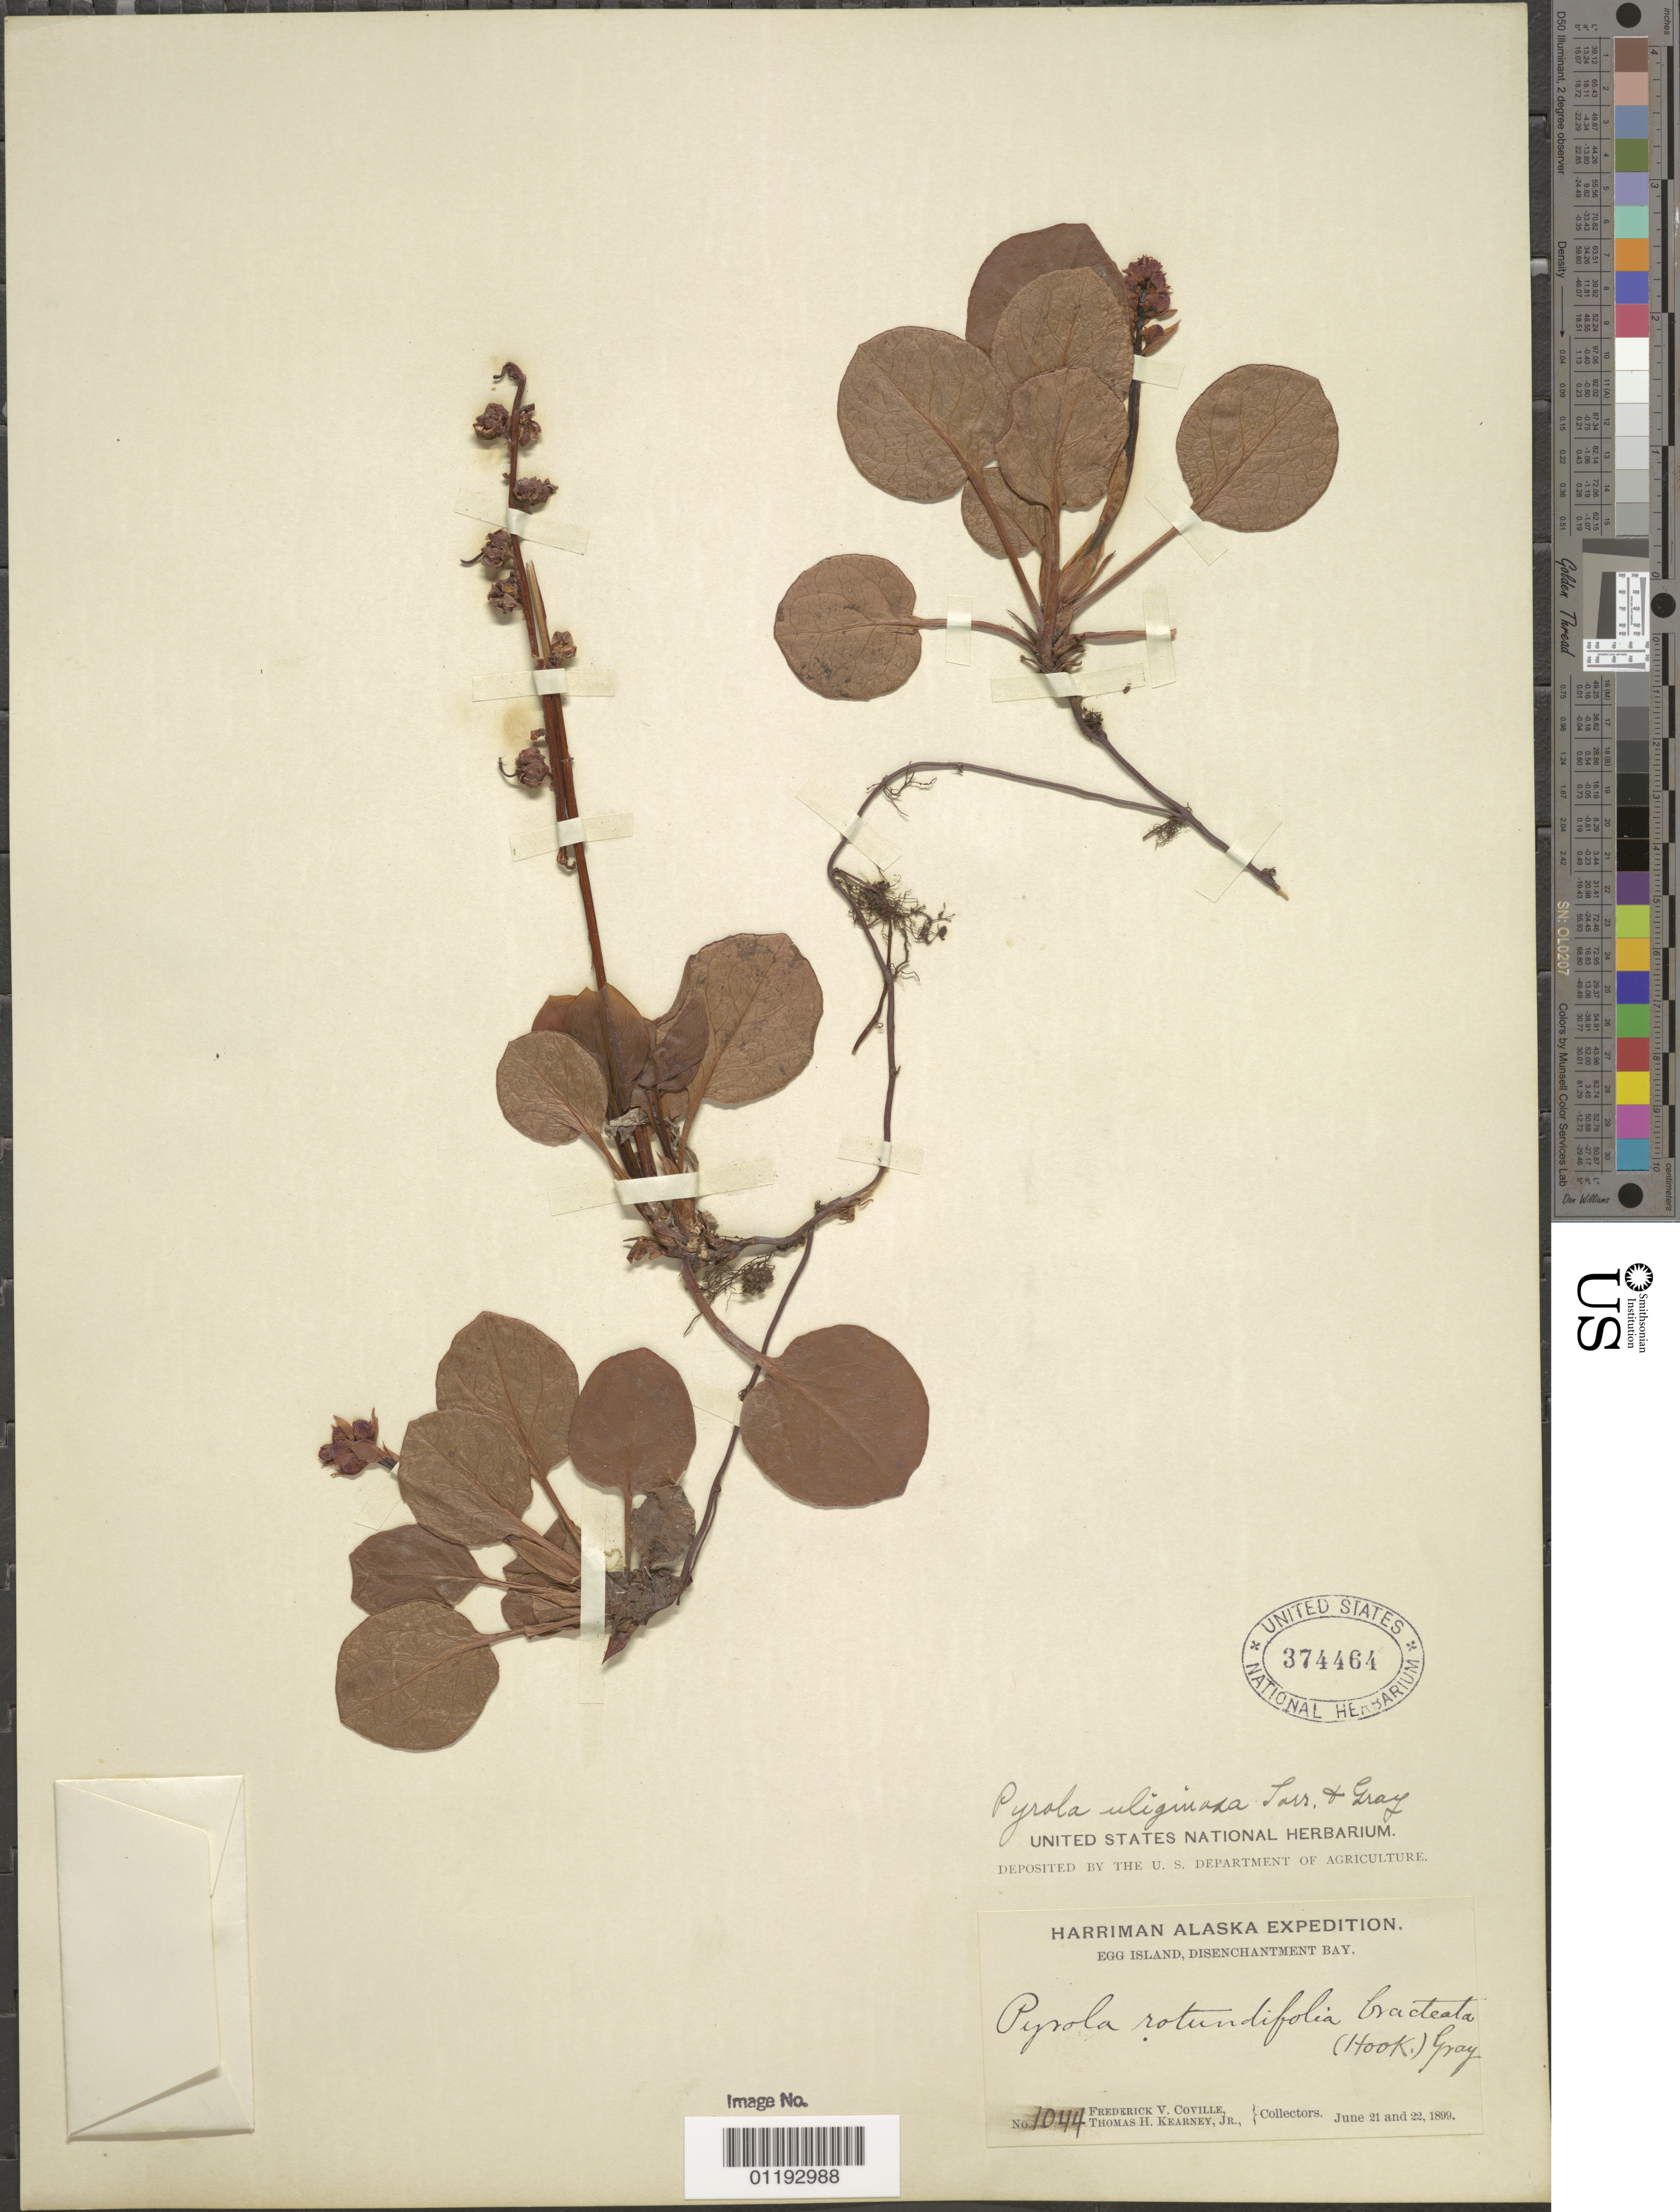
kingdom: Plantae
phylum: Tracheophyta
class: Magnoliopsida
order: Ericales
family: Ericaceae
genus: Pyrola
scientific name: Pyrola uliginosa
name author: Torr. & A. Gray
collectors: F. V. Coville & T. H. Kearney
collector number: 1044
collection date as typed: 21 Jun 1899 to 22 Jun 1899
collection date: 1899-06-21/1899-06-22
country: United States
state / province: Alaska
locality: Egg Island, Disenchantment Bay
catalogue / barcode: US 374464